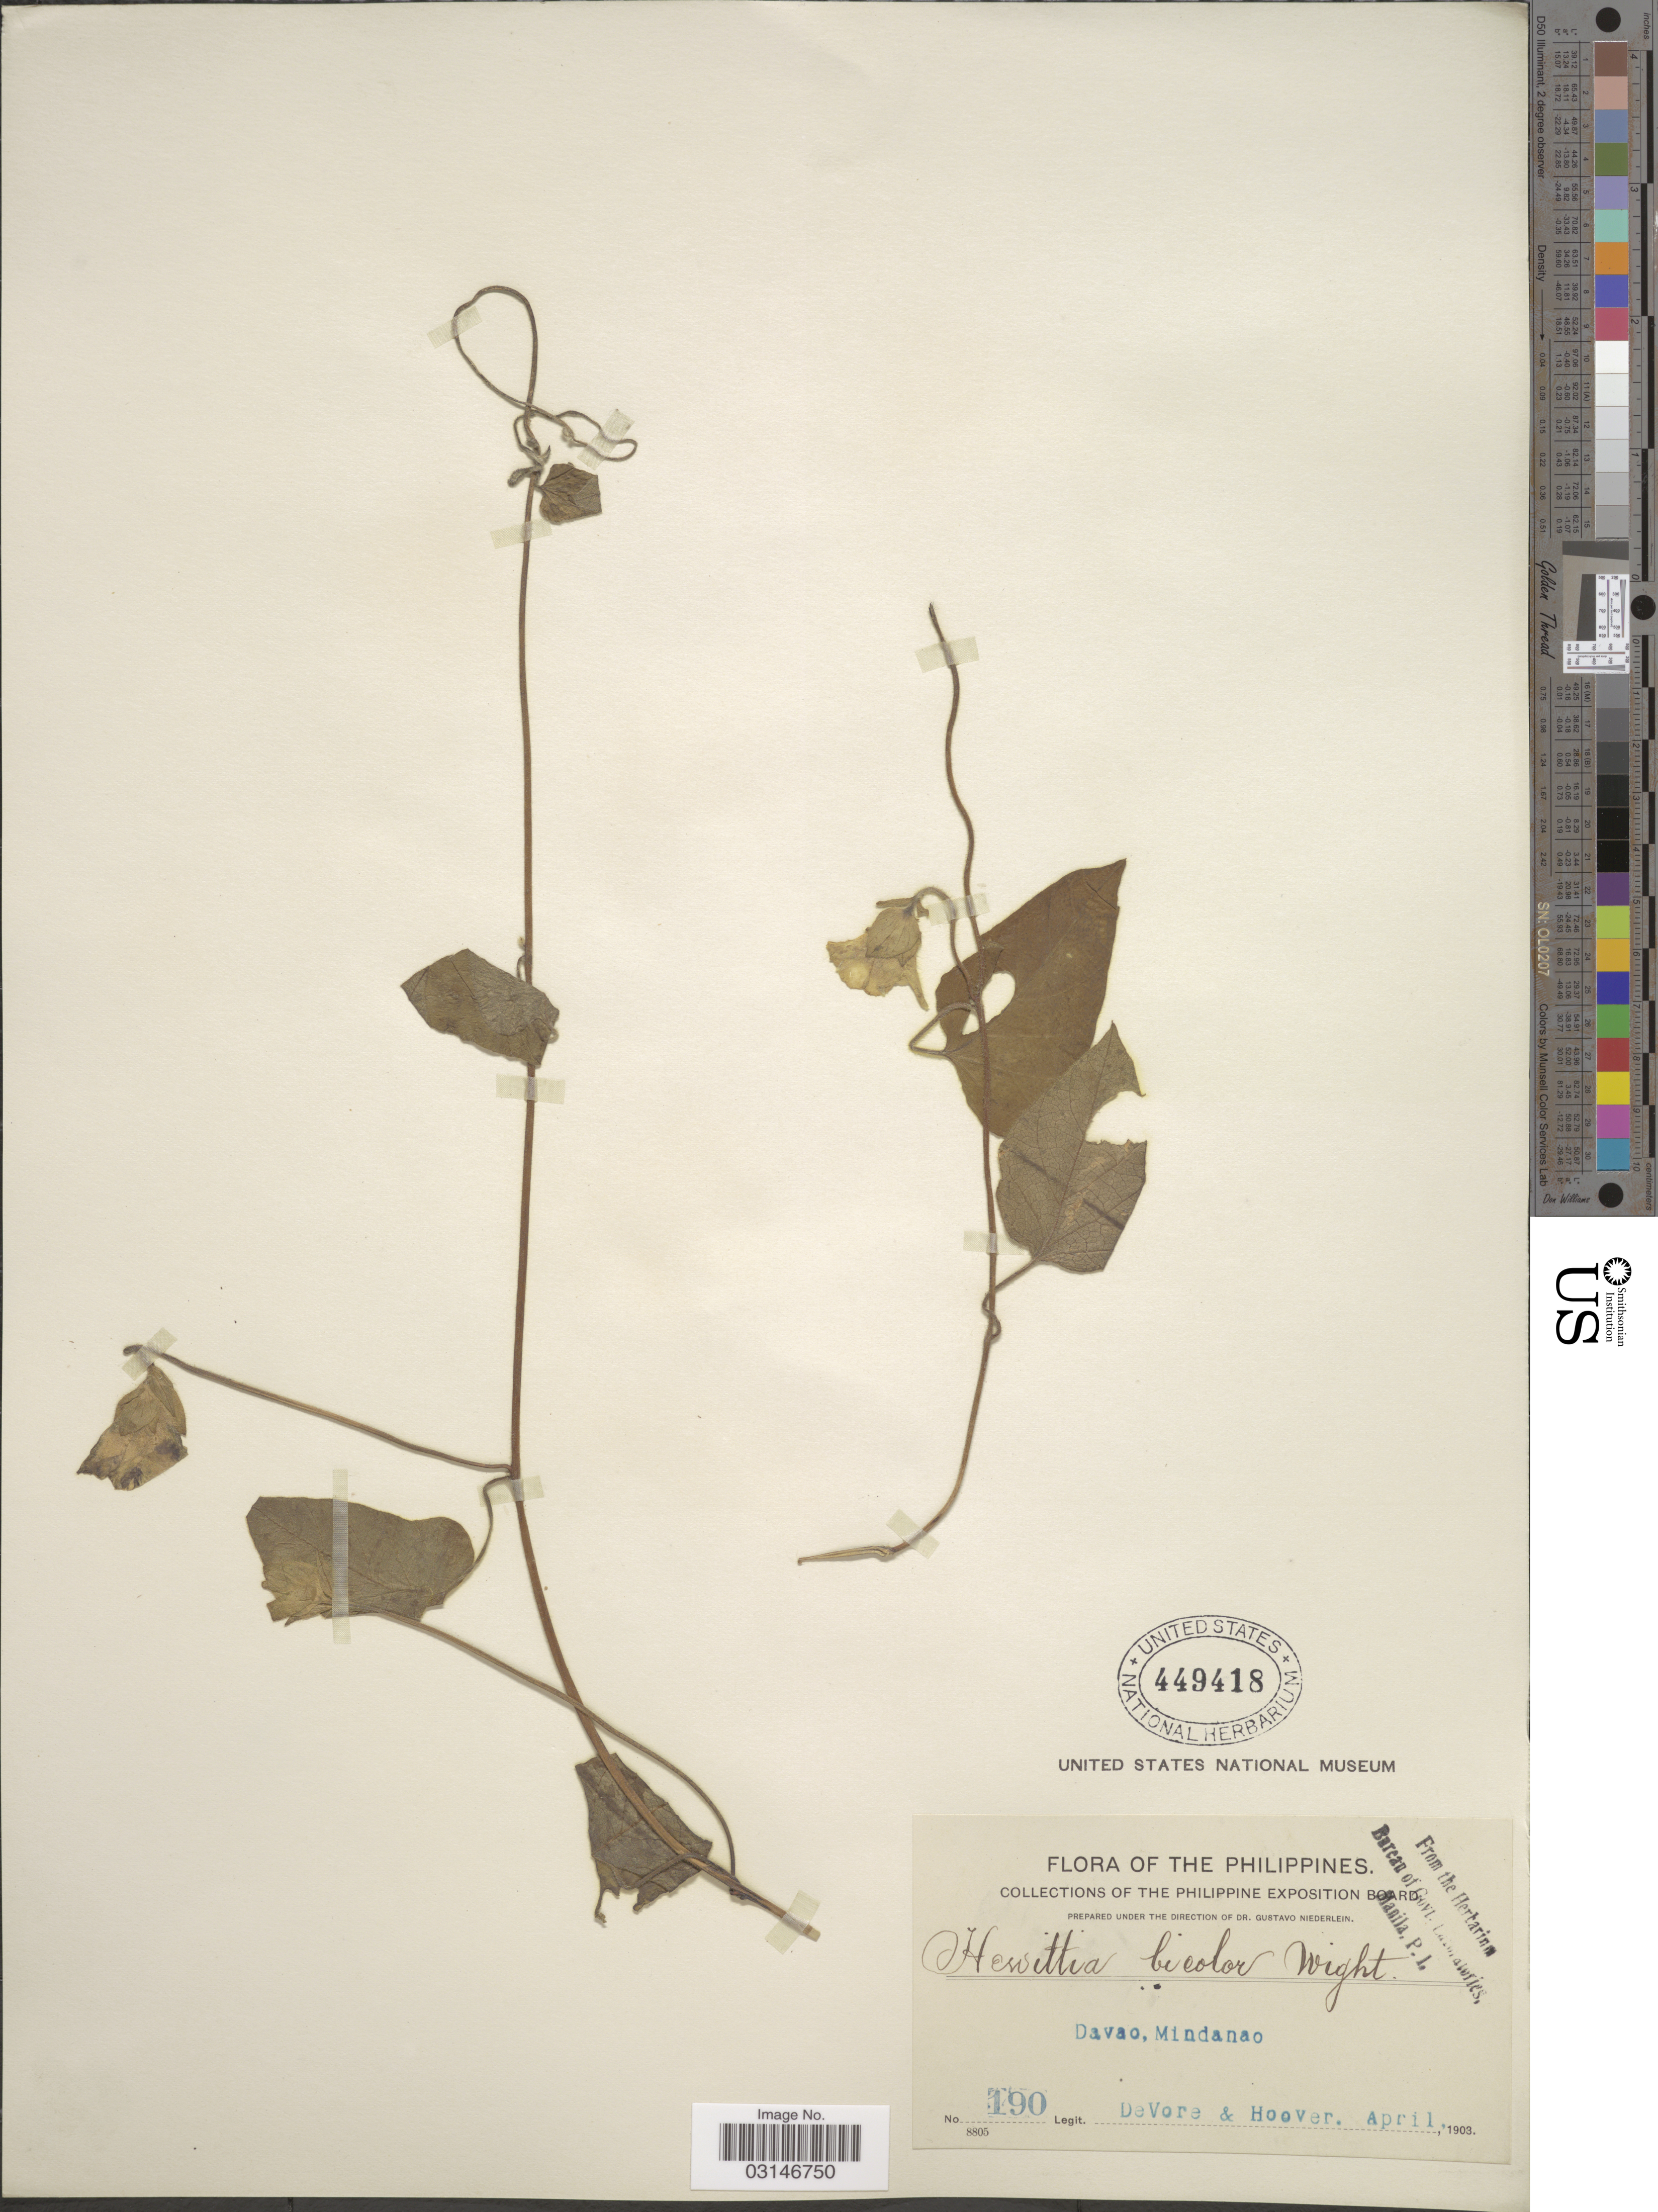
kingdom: Plantae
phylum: Tracheophyta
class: Magnoliopsida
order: Solanales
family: Convolvulaceae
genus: Hewittia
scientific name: Hewittia malabarica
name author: (L.) Suresh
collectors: B. F. DeVore & -- Hoover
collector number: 190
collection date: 1903-04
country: Philippines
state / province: Davao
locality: Davao, Mindanao.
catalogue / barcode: US 449418